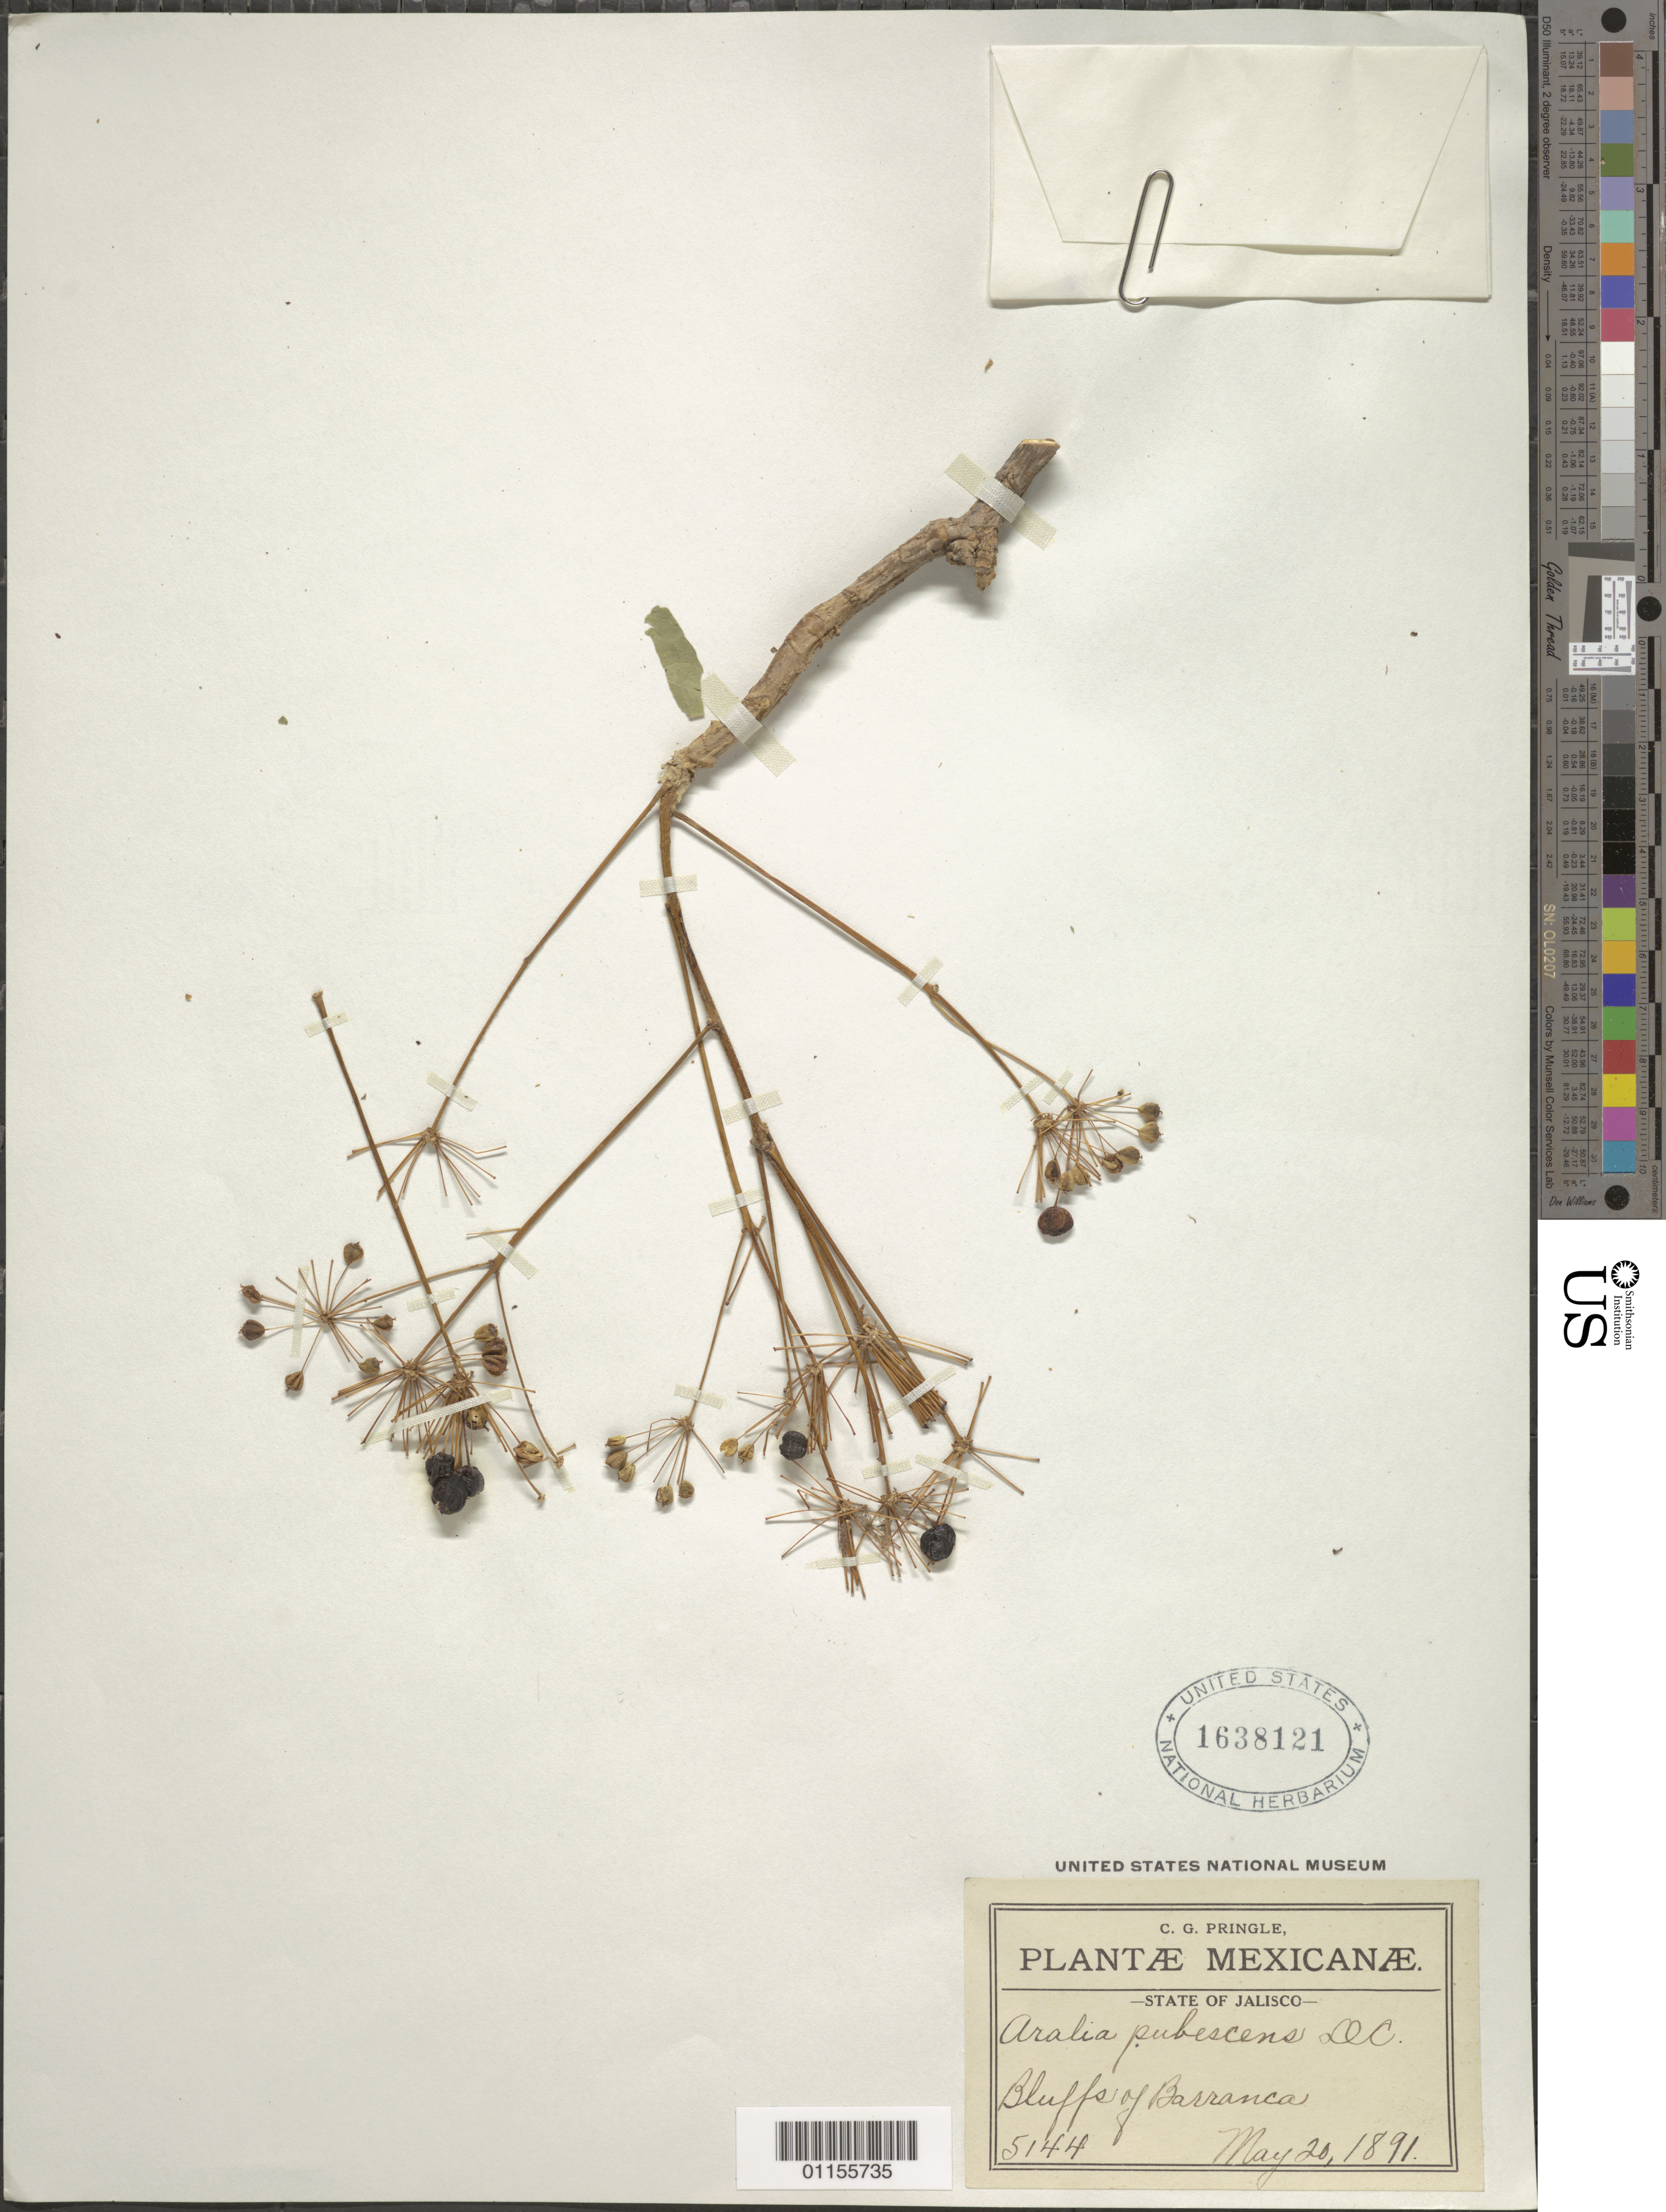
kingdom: Plantae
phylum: Tracheophyta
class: Magnoliopsida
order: Apiales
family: Araliaceae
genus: Aralia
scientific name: Aralia pubescens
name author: DC.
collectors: C. G. Pringle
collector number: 5144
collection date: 1891-05-20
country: Mexico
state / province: Jalisco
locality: Bluffs of Barranca.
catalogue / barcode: US 1638121